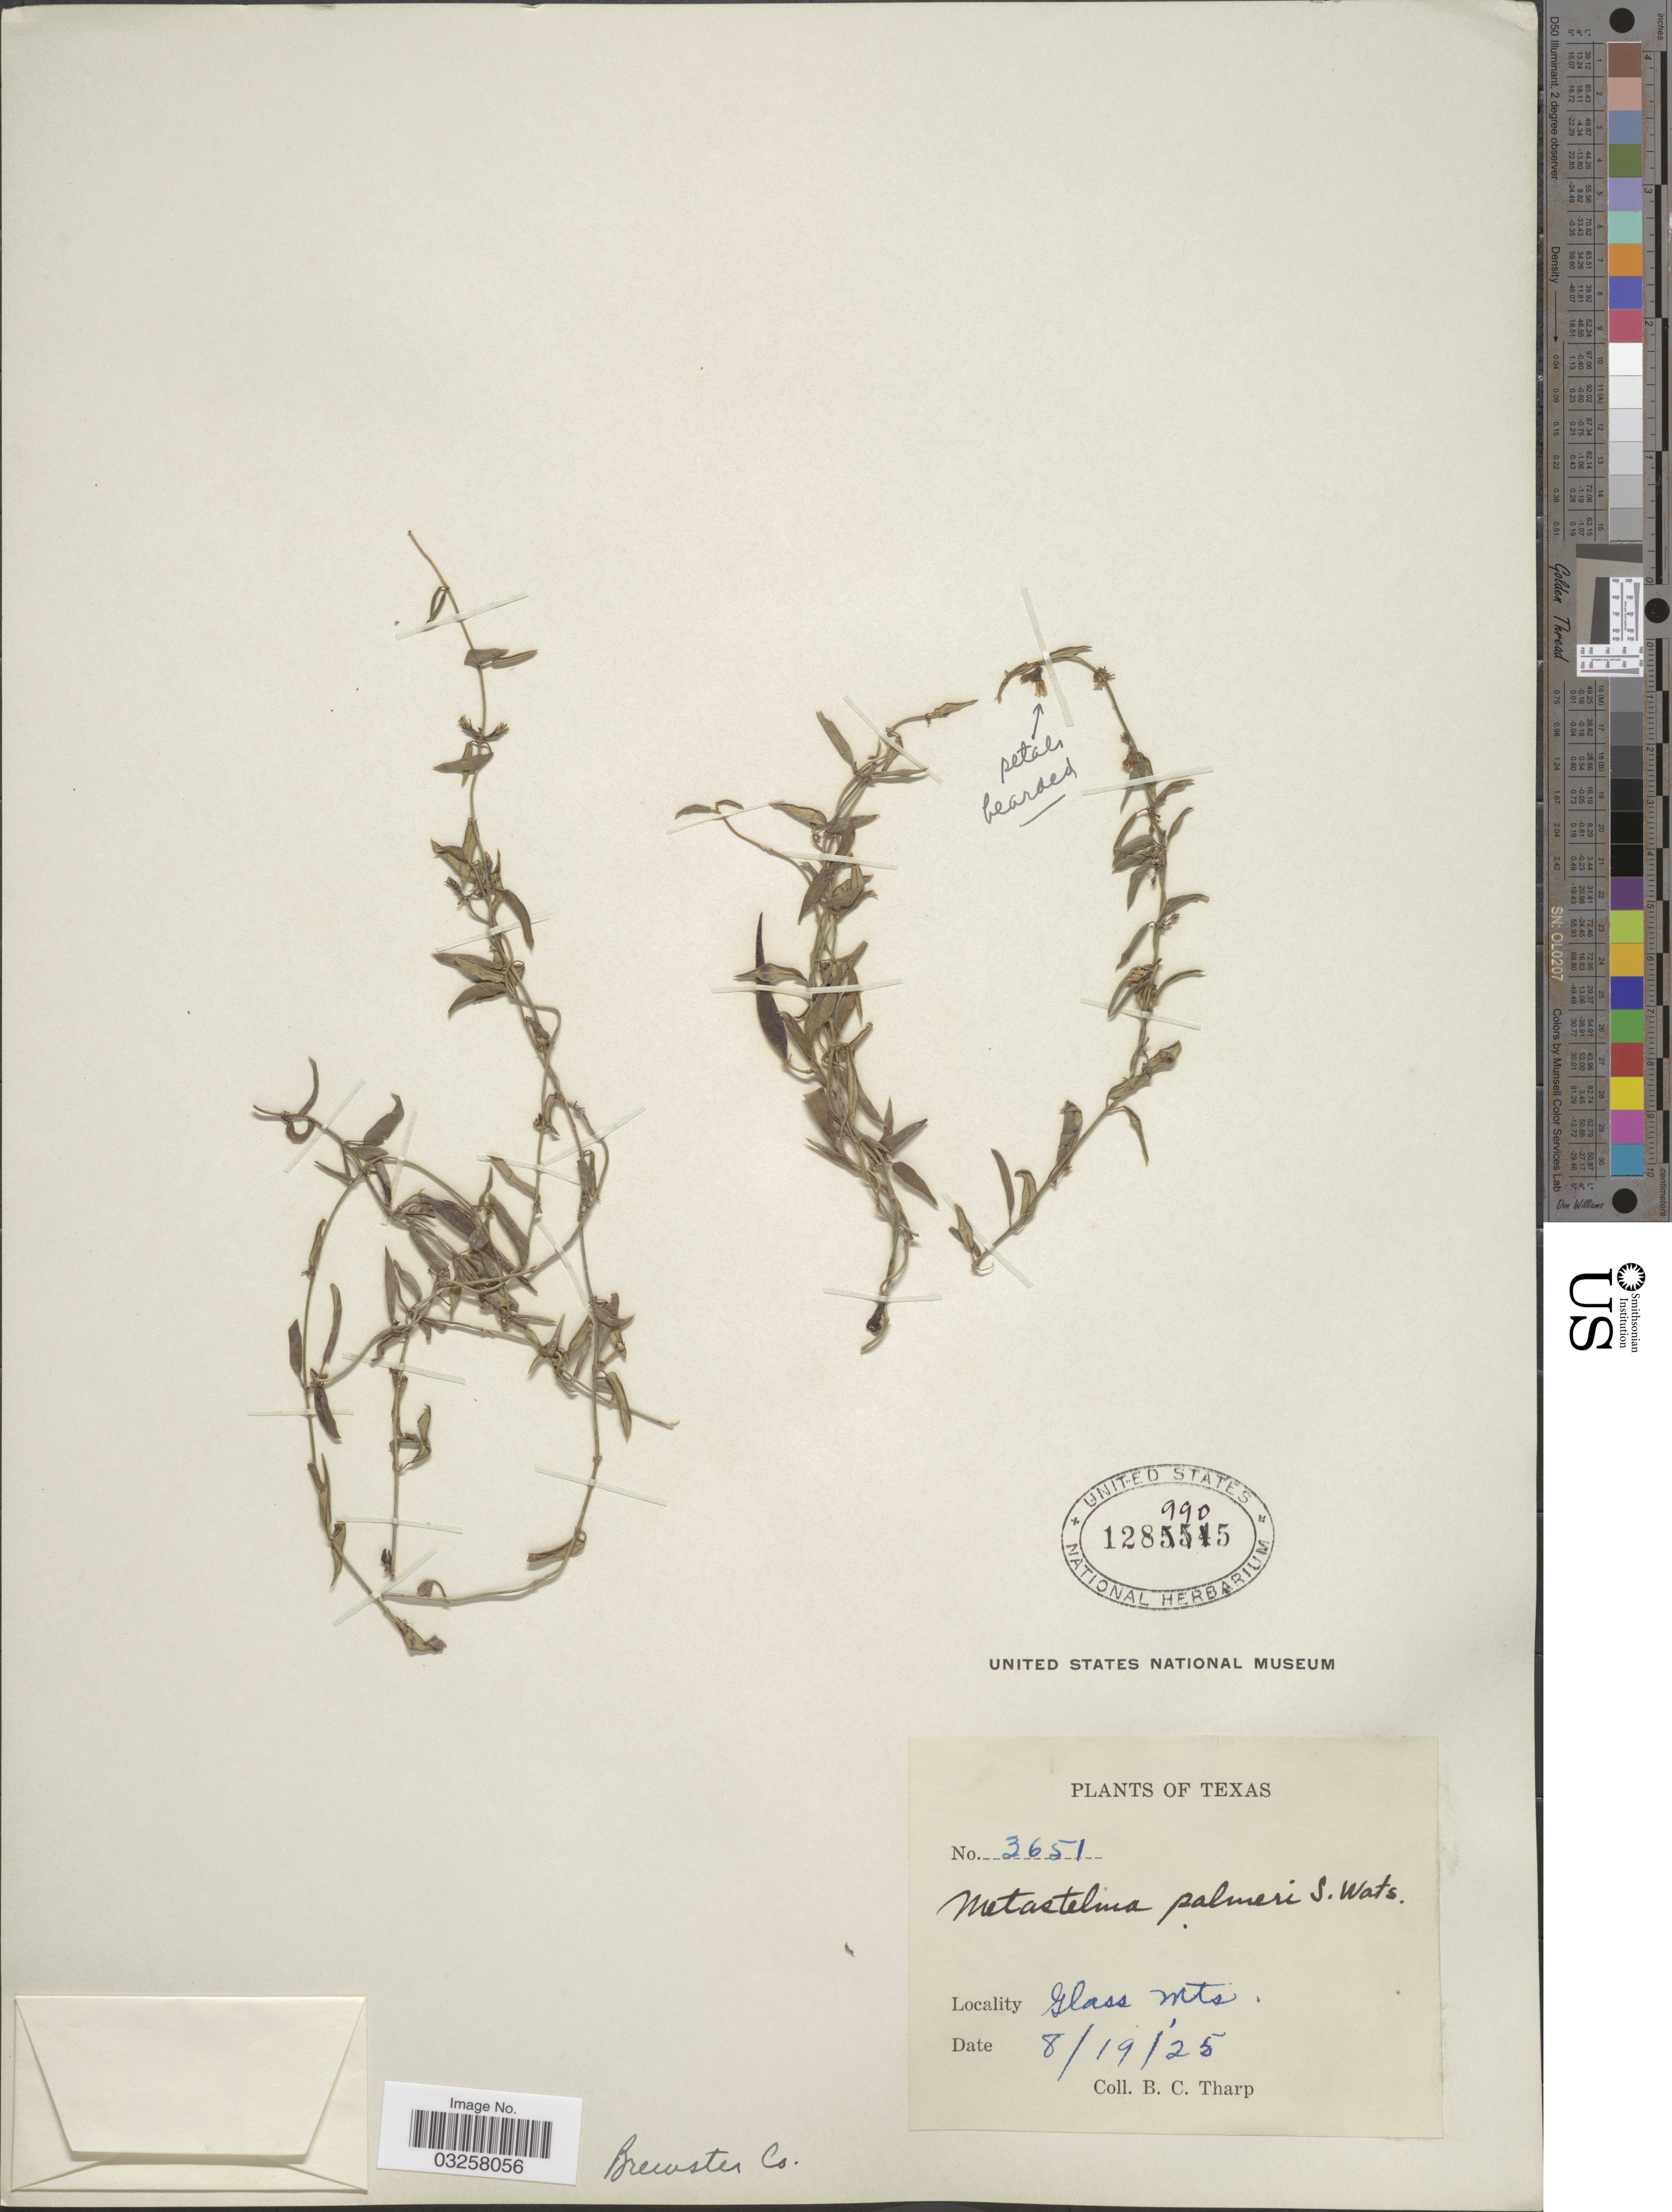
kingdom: Plantae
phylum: Tracheophyta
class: Magnoliopsida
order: Gentianales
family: Apocynaceae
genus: Metastelma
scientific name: Metastelma palmeri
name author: S. Watson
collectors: B. C. Tharp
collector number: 3651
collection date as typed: Transcribed d/m/y: 19/8/25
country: United States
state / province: Texas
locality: Glas Mts. Brewster Co.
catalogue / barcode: US 1289905